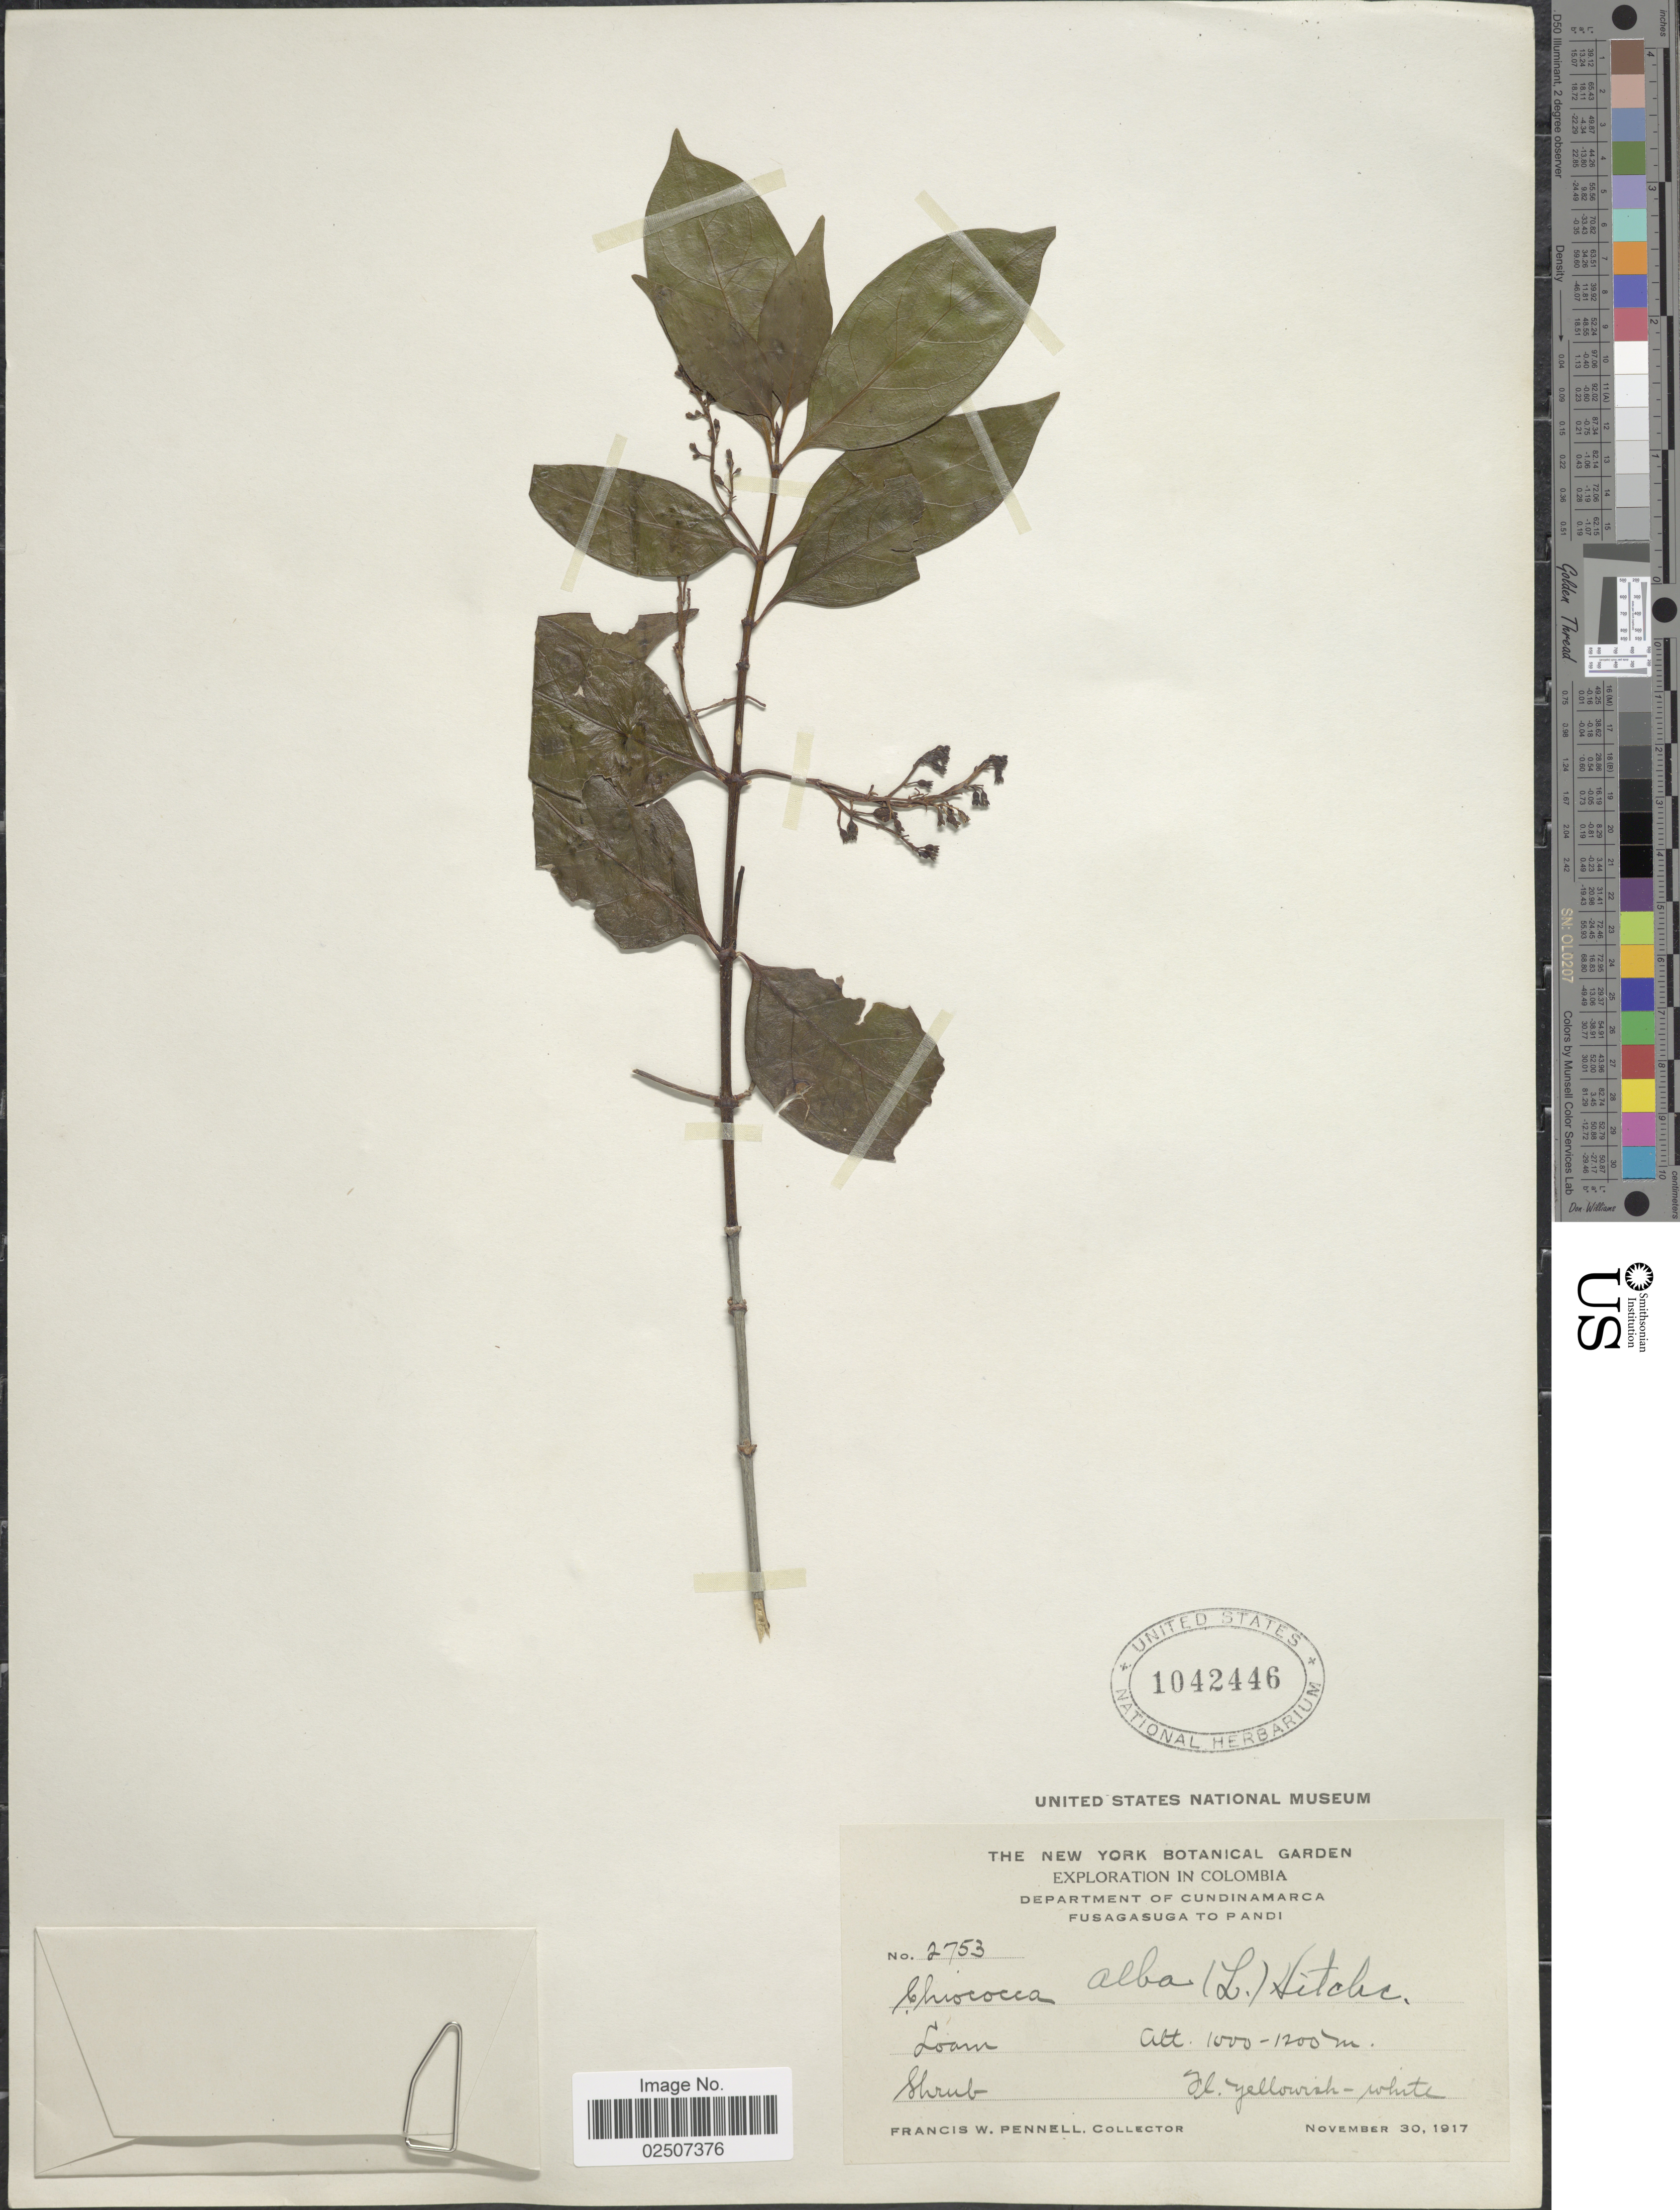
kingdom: Plantae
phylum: Tracheophyta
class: Magnoliopsida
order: Gentianales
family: Rubiaceae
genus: Chiococca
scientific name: Chiococca alba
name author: (L.) Hitchc.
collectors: F. W. Pennell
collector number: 2753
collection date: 1917-11-30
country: Colombia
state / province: Cundinamarca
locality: Department of Cundinamarca, Fusagasuga to Pandi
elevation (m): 1000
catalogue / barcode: US 1042446